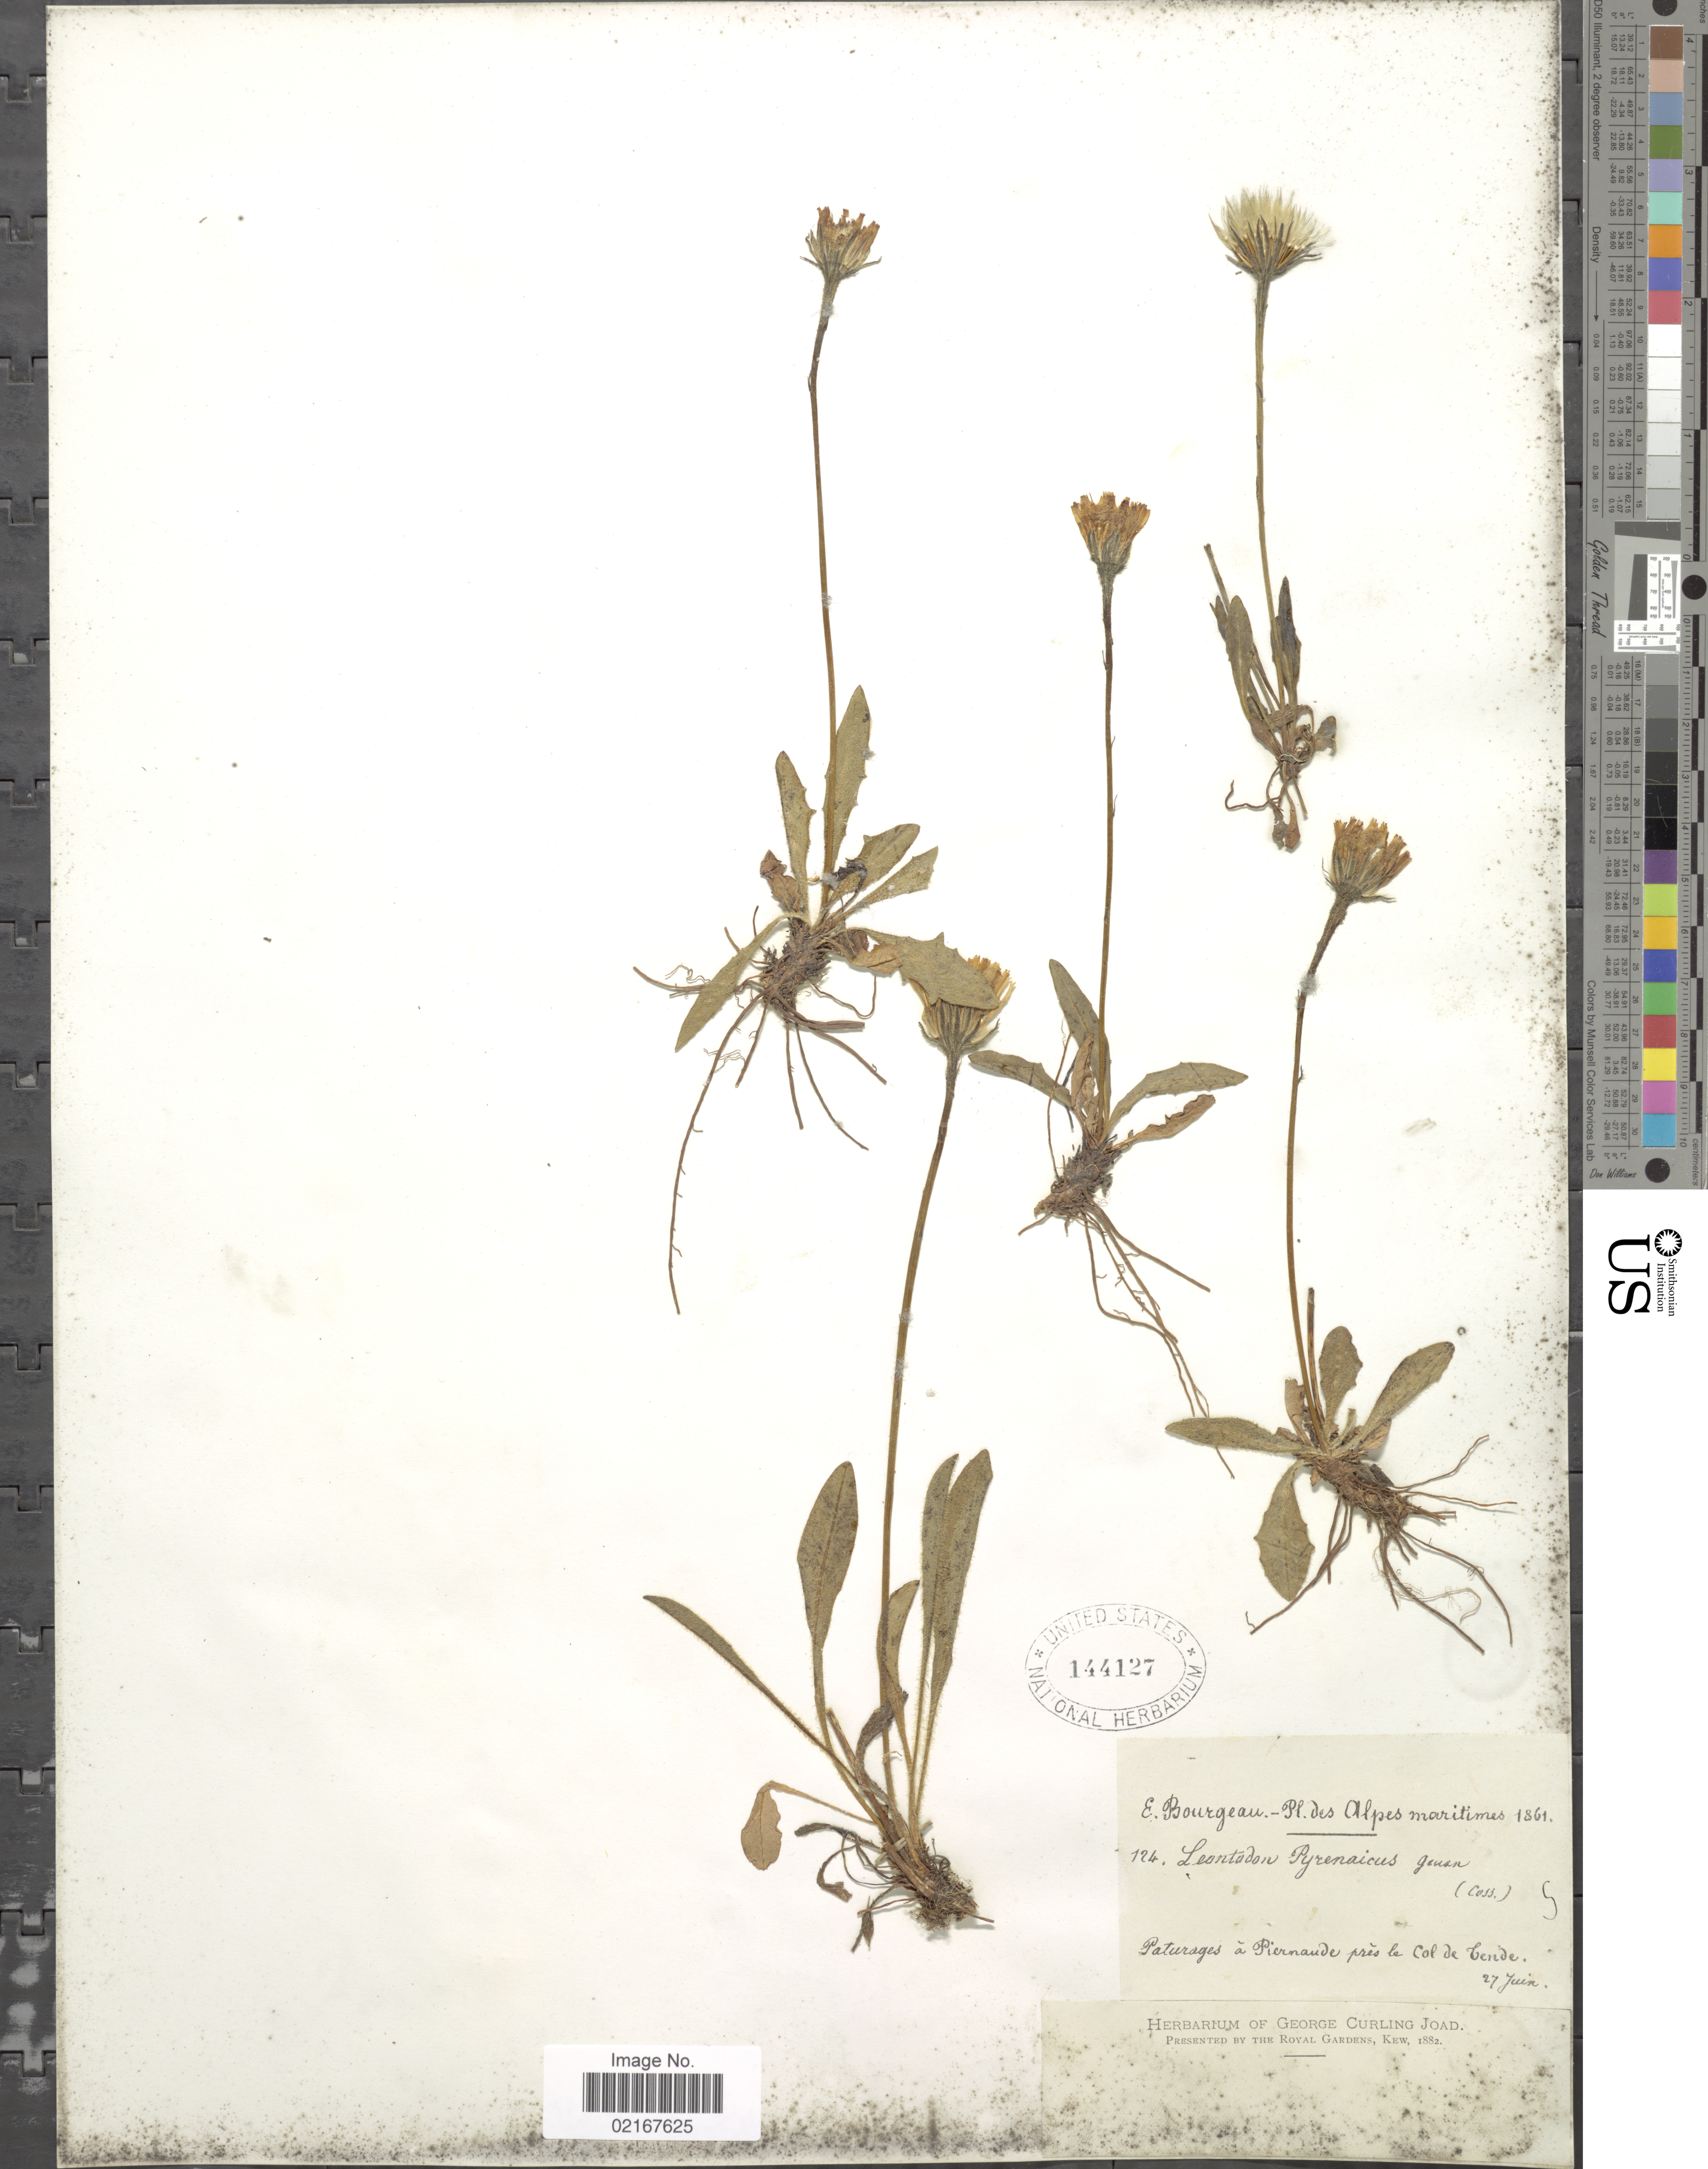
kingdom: Plantae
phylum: Tracheophyta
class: Magnoliopsida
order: Asterales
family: Asteraceae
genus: Scorzoneroides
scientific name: Scorzoneroides pyrenaica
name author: (Gouan) Holub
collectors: E. Bourgeau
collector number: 124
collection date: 1861-06-27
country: France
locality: Alpes maritimes, Paturages a Piernaude pres le col de Cende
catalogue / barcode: US 144127